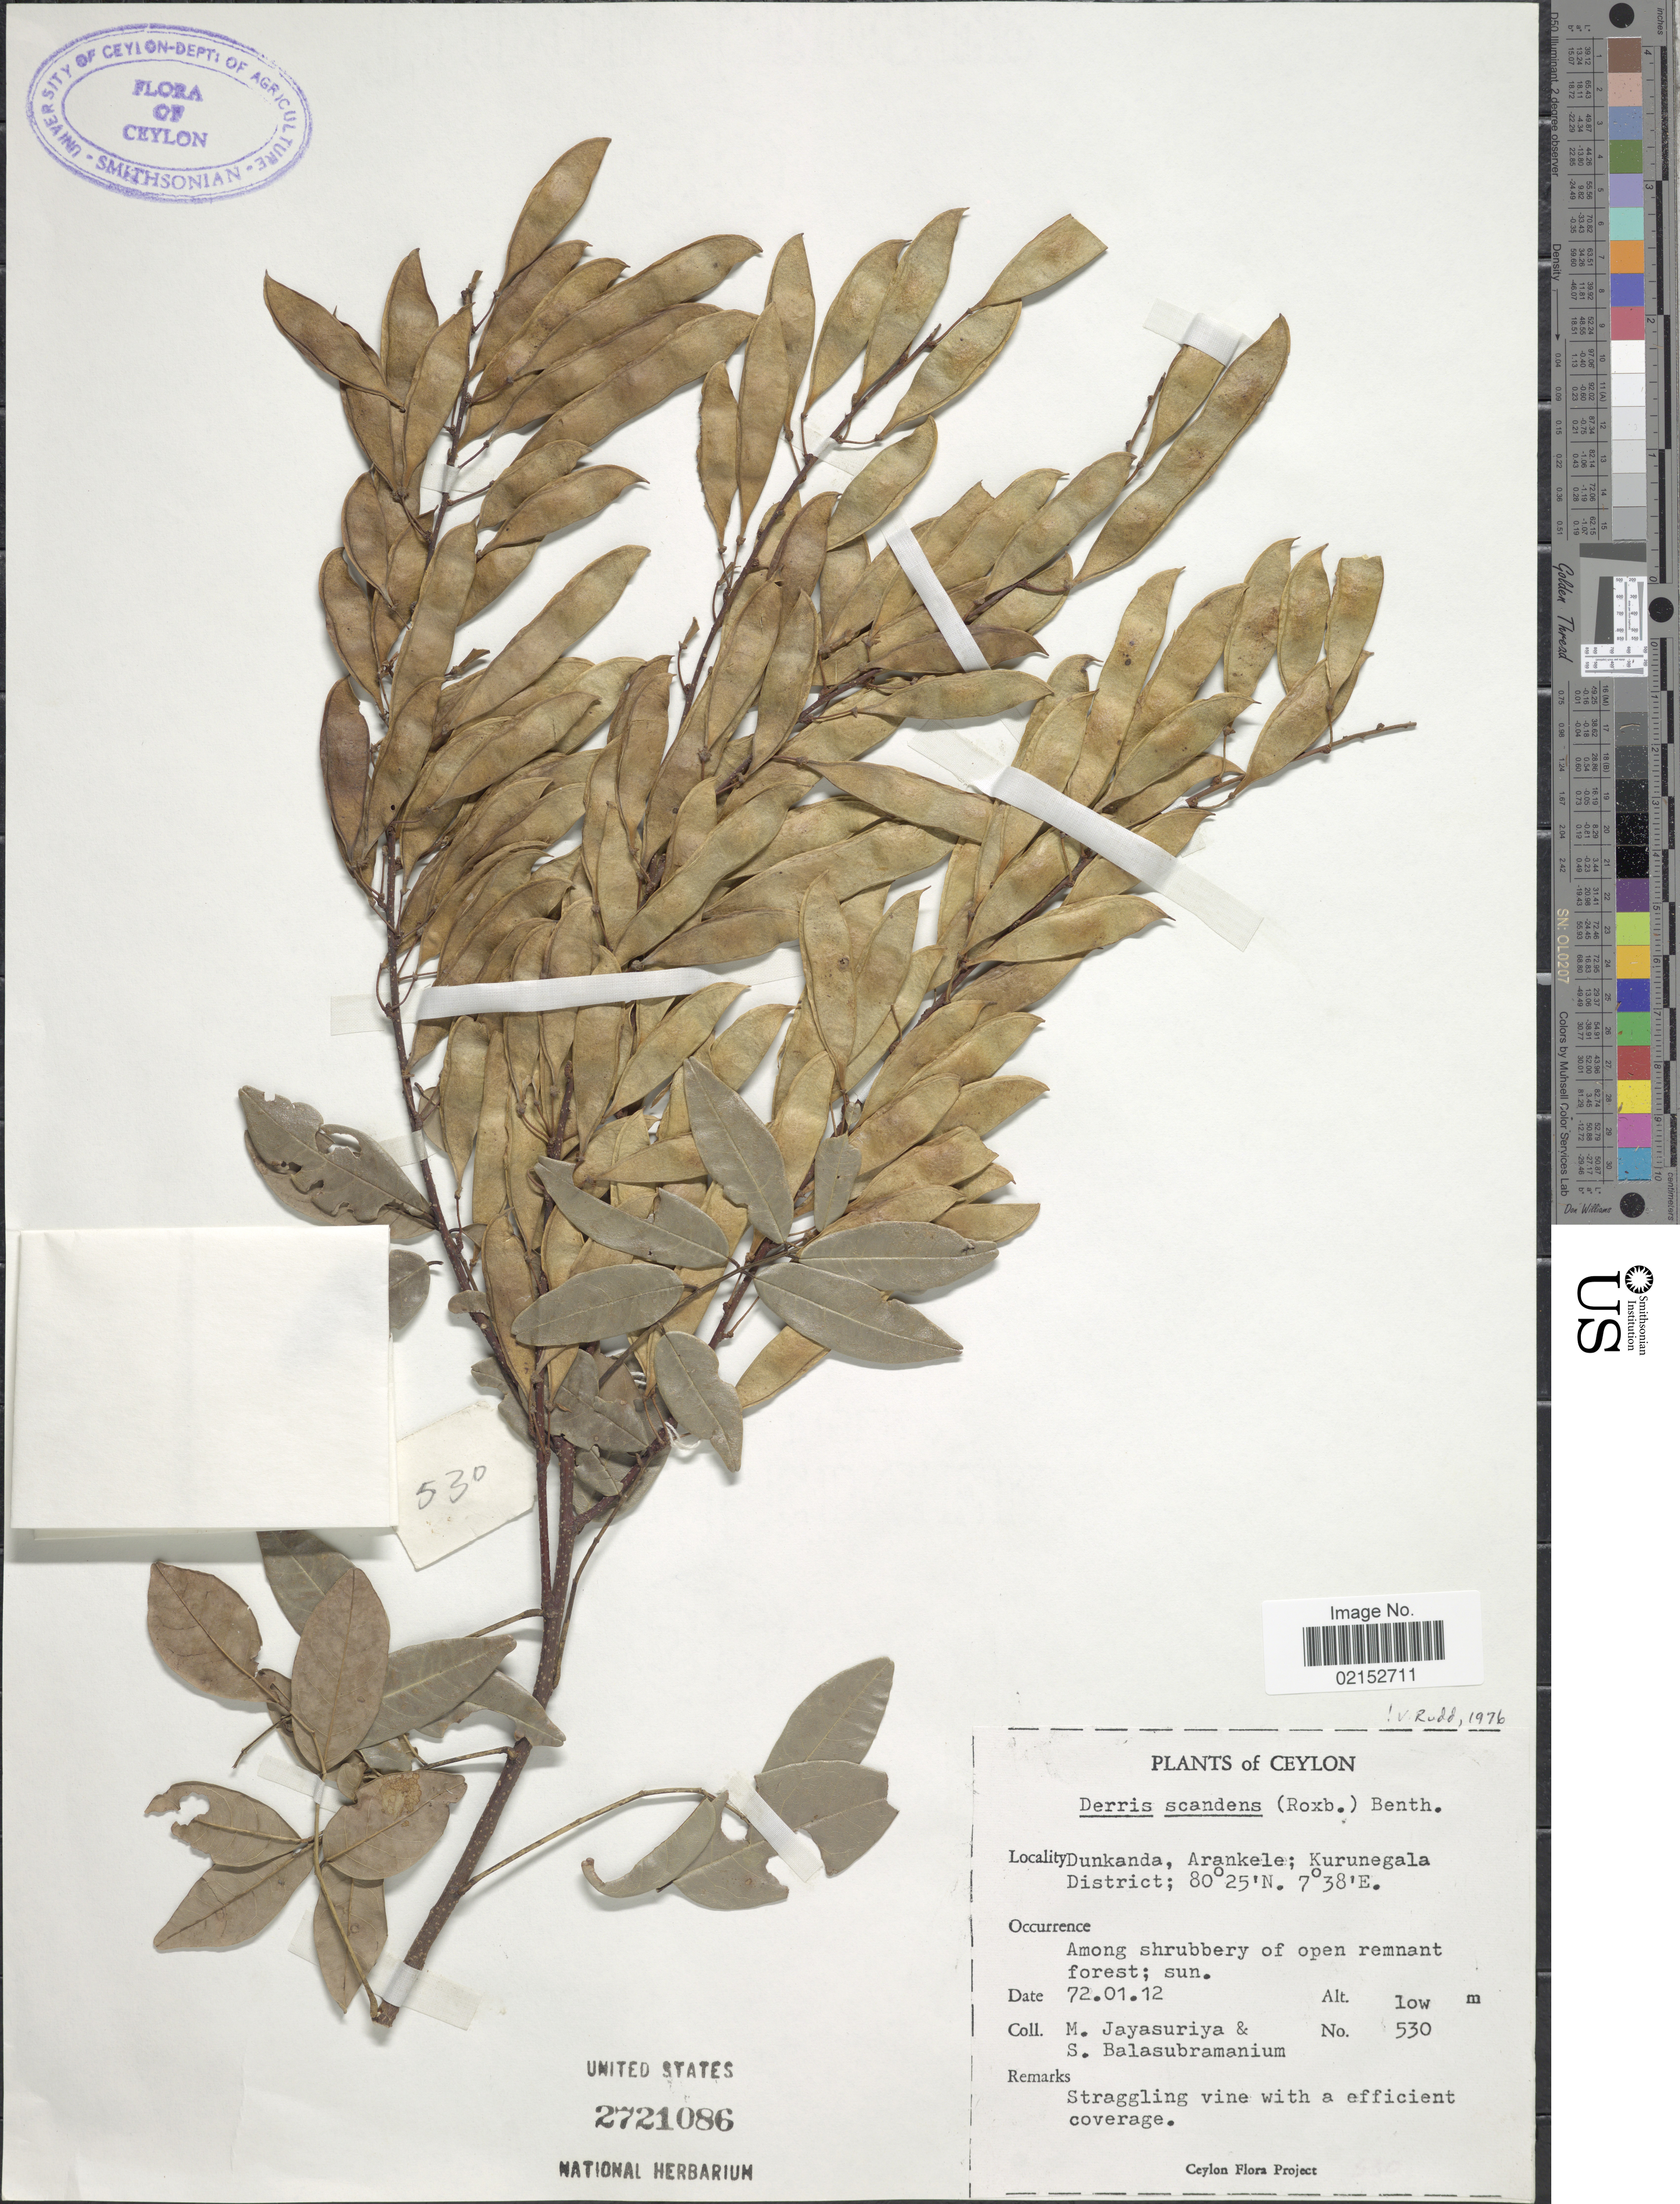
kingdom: Plantae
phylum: Tracheophyta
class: Magnoliopsida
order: Fabales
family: Fabaceae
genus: Brachypterum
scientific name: Brachypterum scandens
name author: (Roxb.) Miq.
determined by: Strong, Mark T., (BOT), Smithsonian Institution - National Museum of Natural History (UNITED STATES)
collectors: M. Jayasuriya & S. Balasubramanium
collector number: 530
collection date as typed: Transcribed d/m/y: 12/1/72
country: Sri Lanka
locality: Ceylon, Dunkanda, Arankele, Kurunegala District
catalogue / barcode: US 2721086